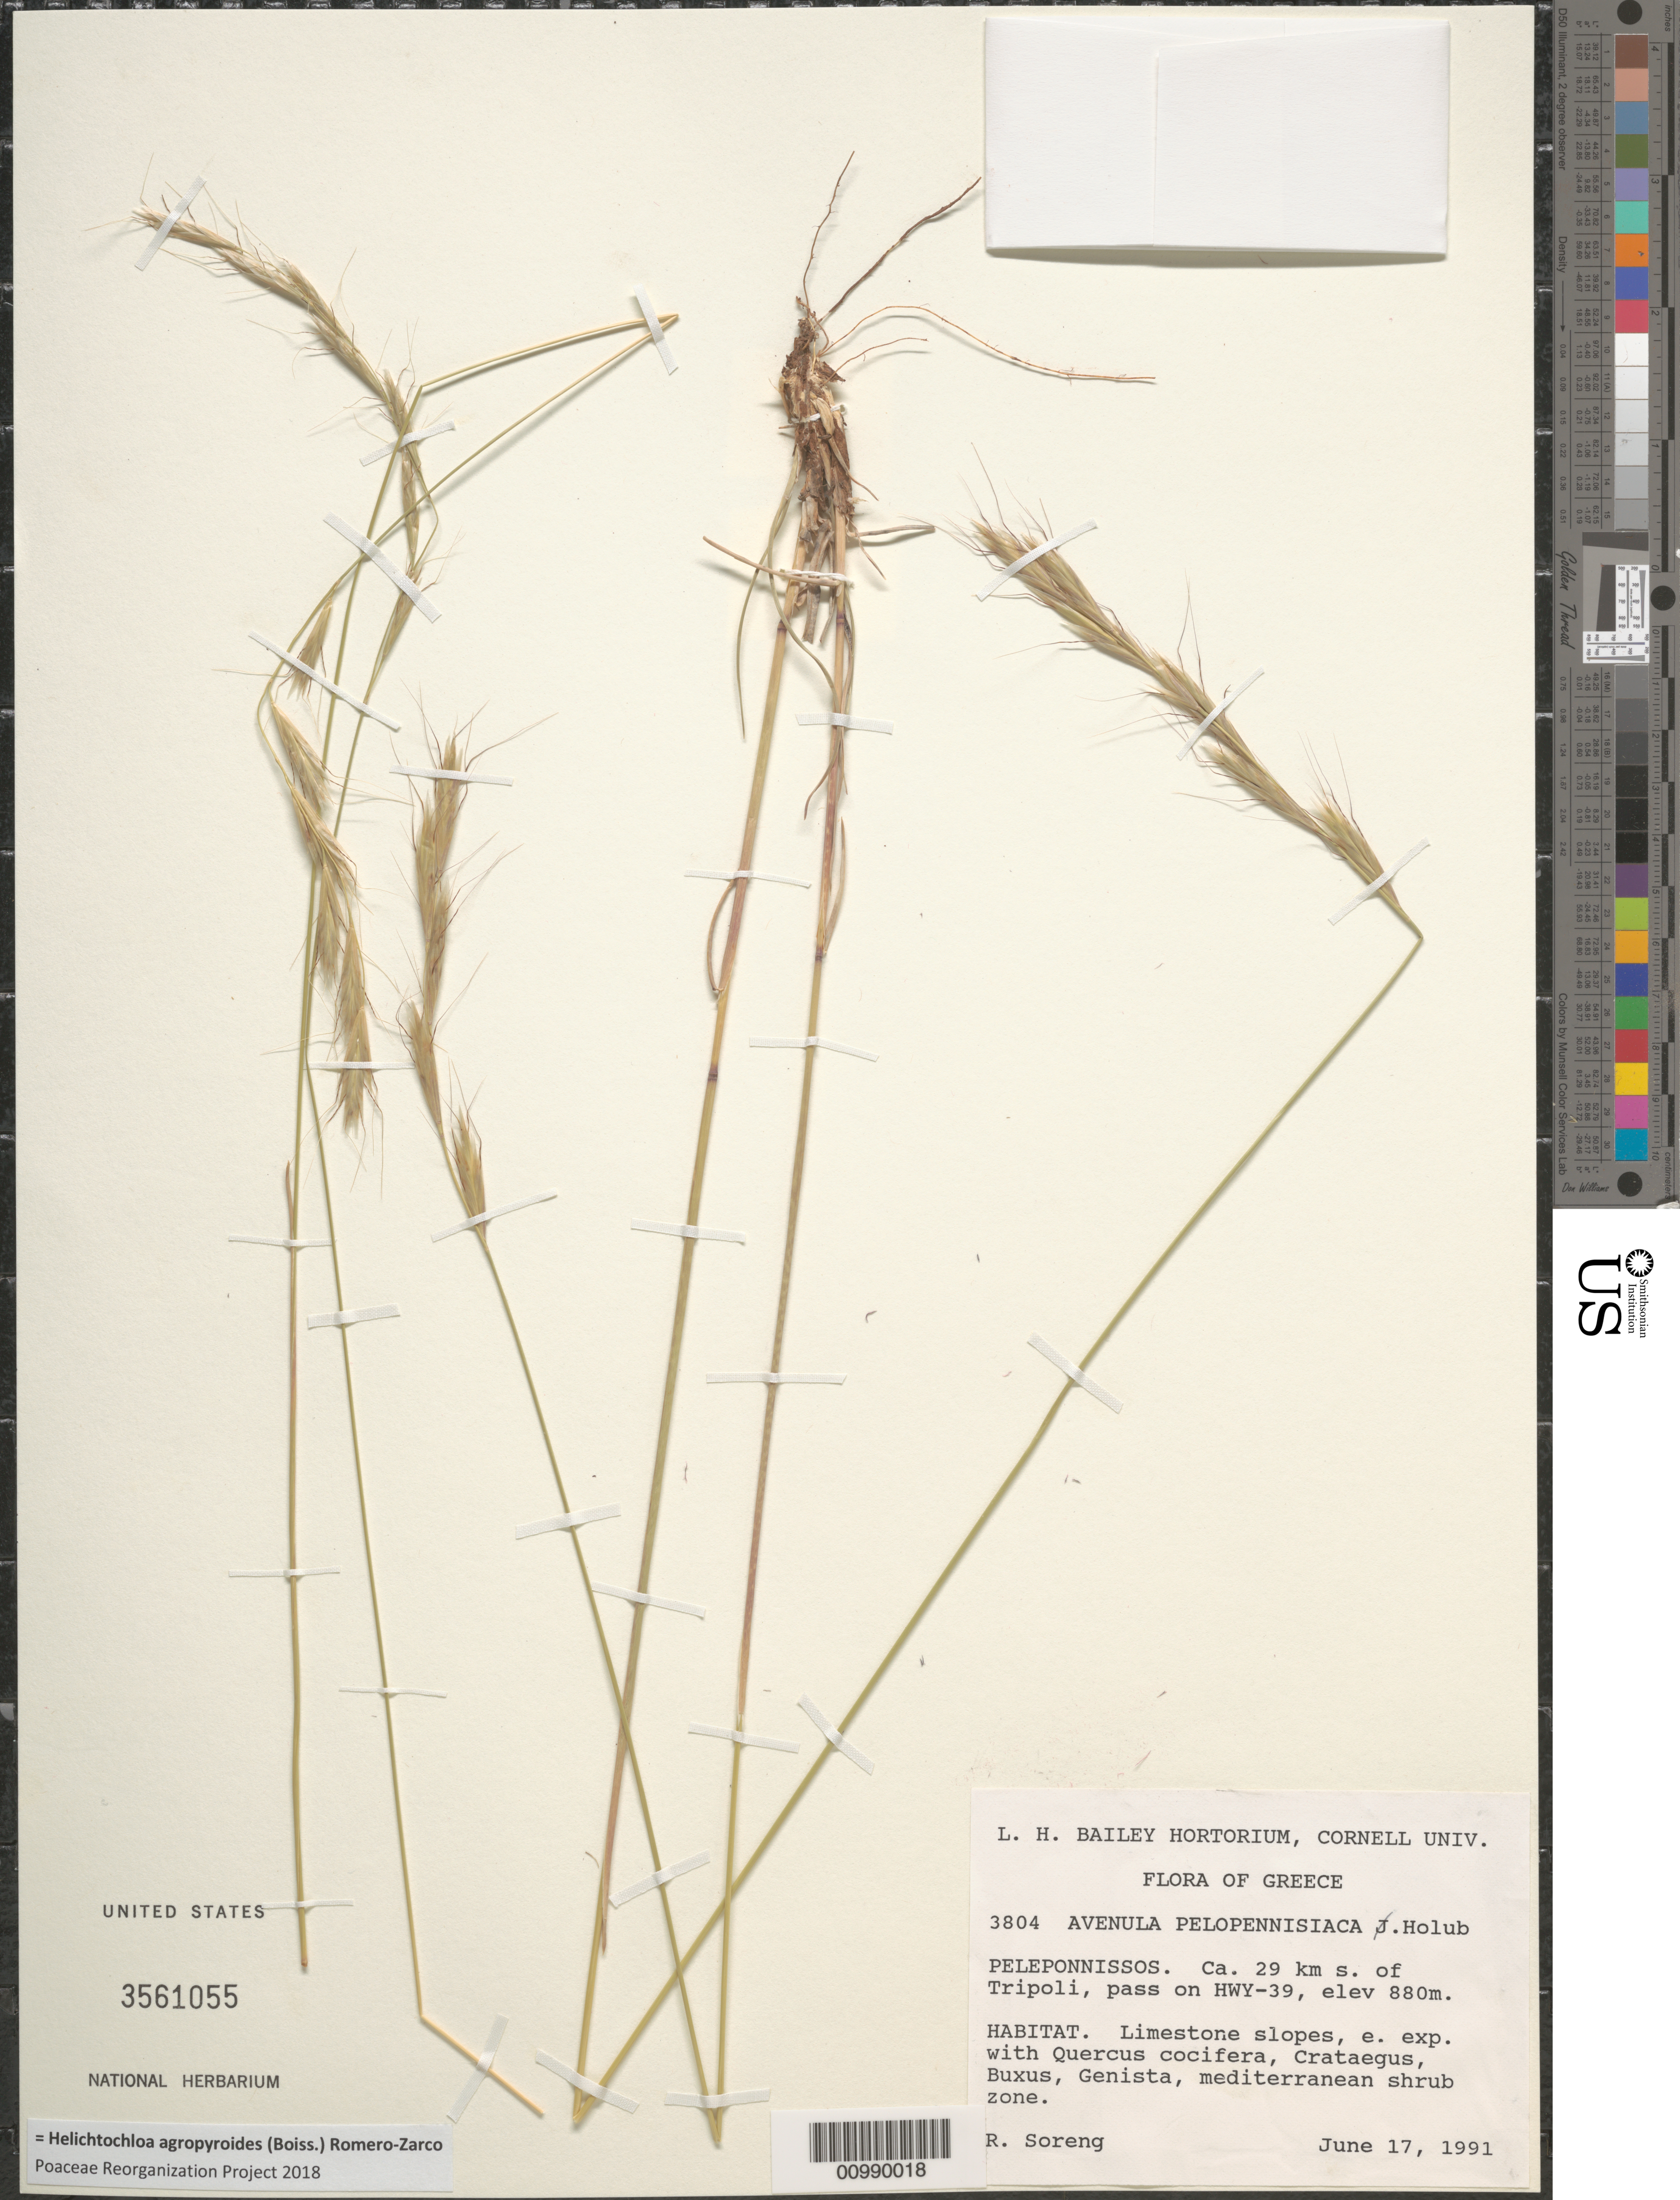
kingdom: Plantae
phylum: Tracheophyta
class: Liliopsida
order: Poales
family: Poaceae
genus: Helictochloa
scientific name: Helictochloa agropyroides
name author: (Boiss.) Romero Zarco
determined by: Poaceae Reorganization Project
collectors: R. J. Soreng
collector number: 3804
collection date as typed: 17 Jun 1991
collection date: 1991-06-17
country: Greece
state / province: Peloponnese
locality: Ca. 29 km S of Tripoli, pass on HWY-39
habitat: Limestone slopes, e. exp. with Quercus cocifera, Crataegus, Buxus, Gnitsia, mediterranean shrub zone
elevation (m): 880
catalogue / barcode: US 3561055